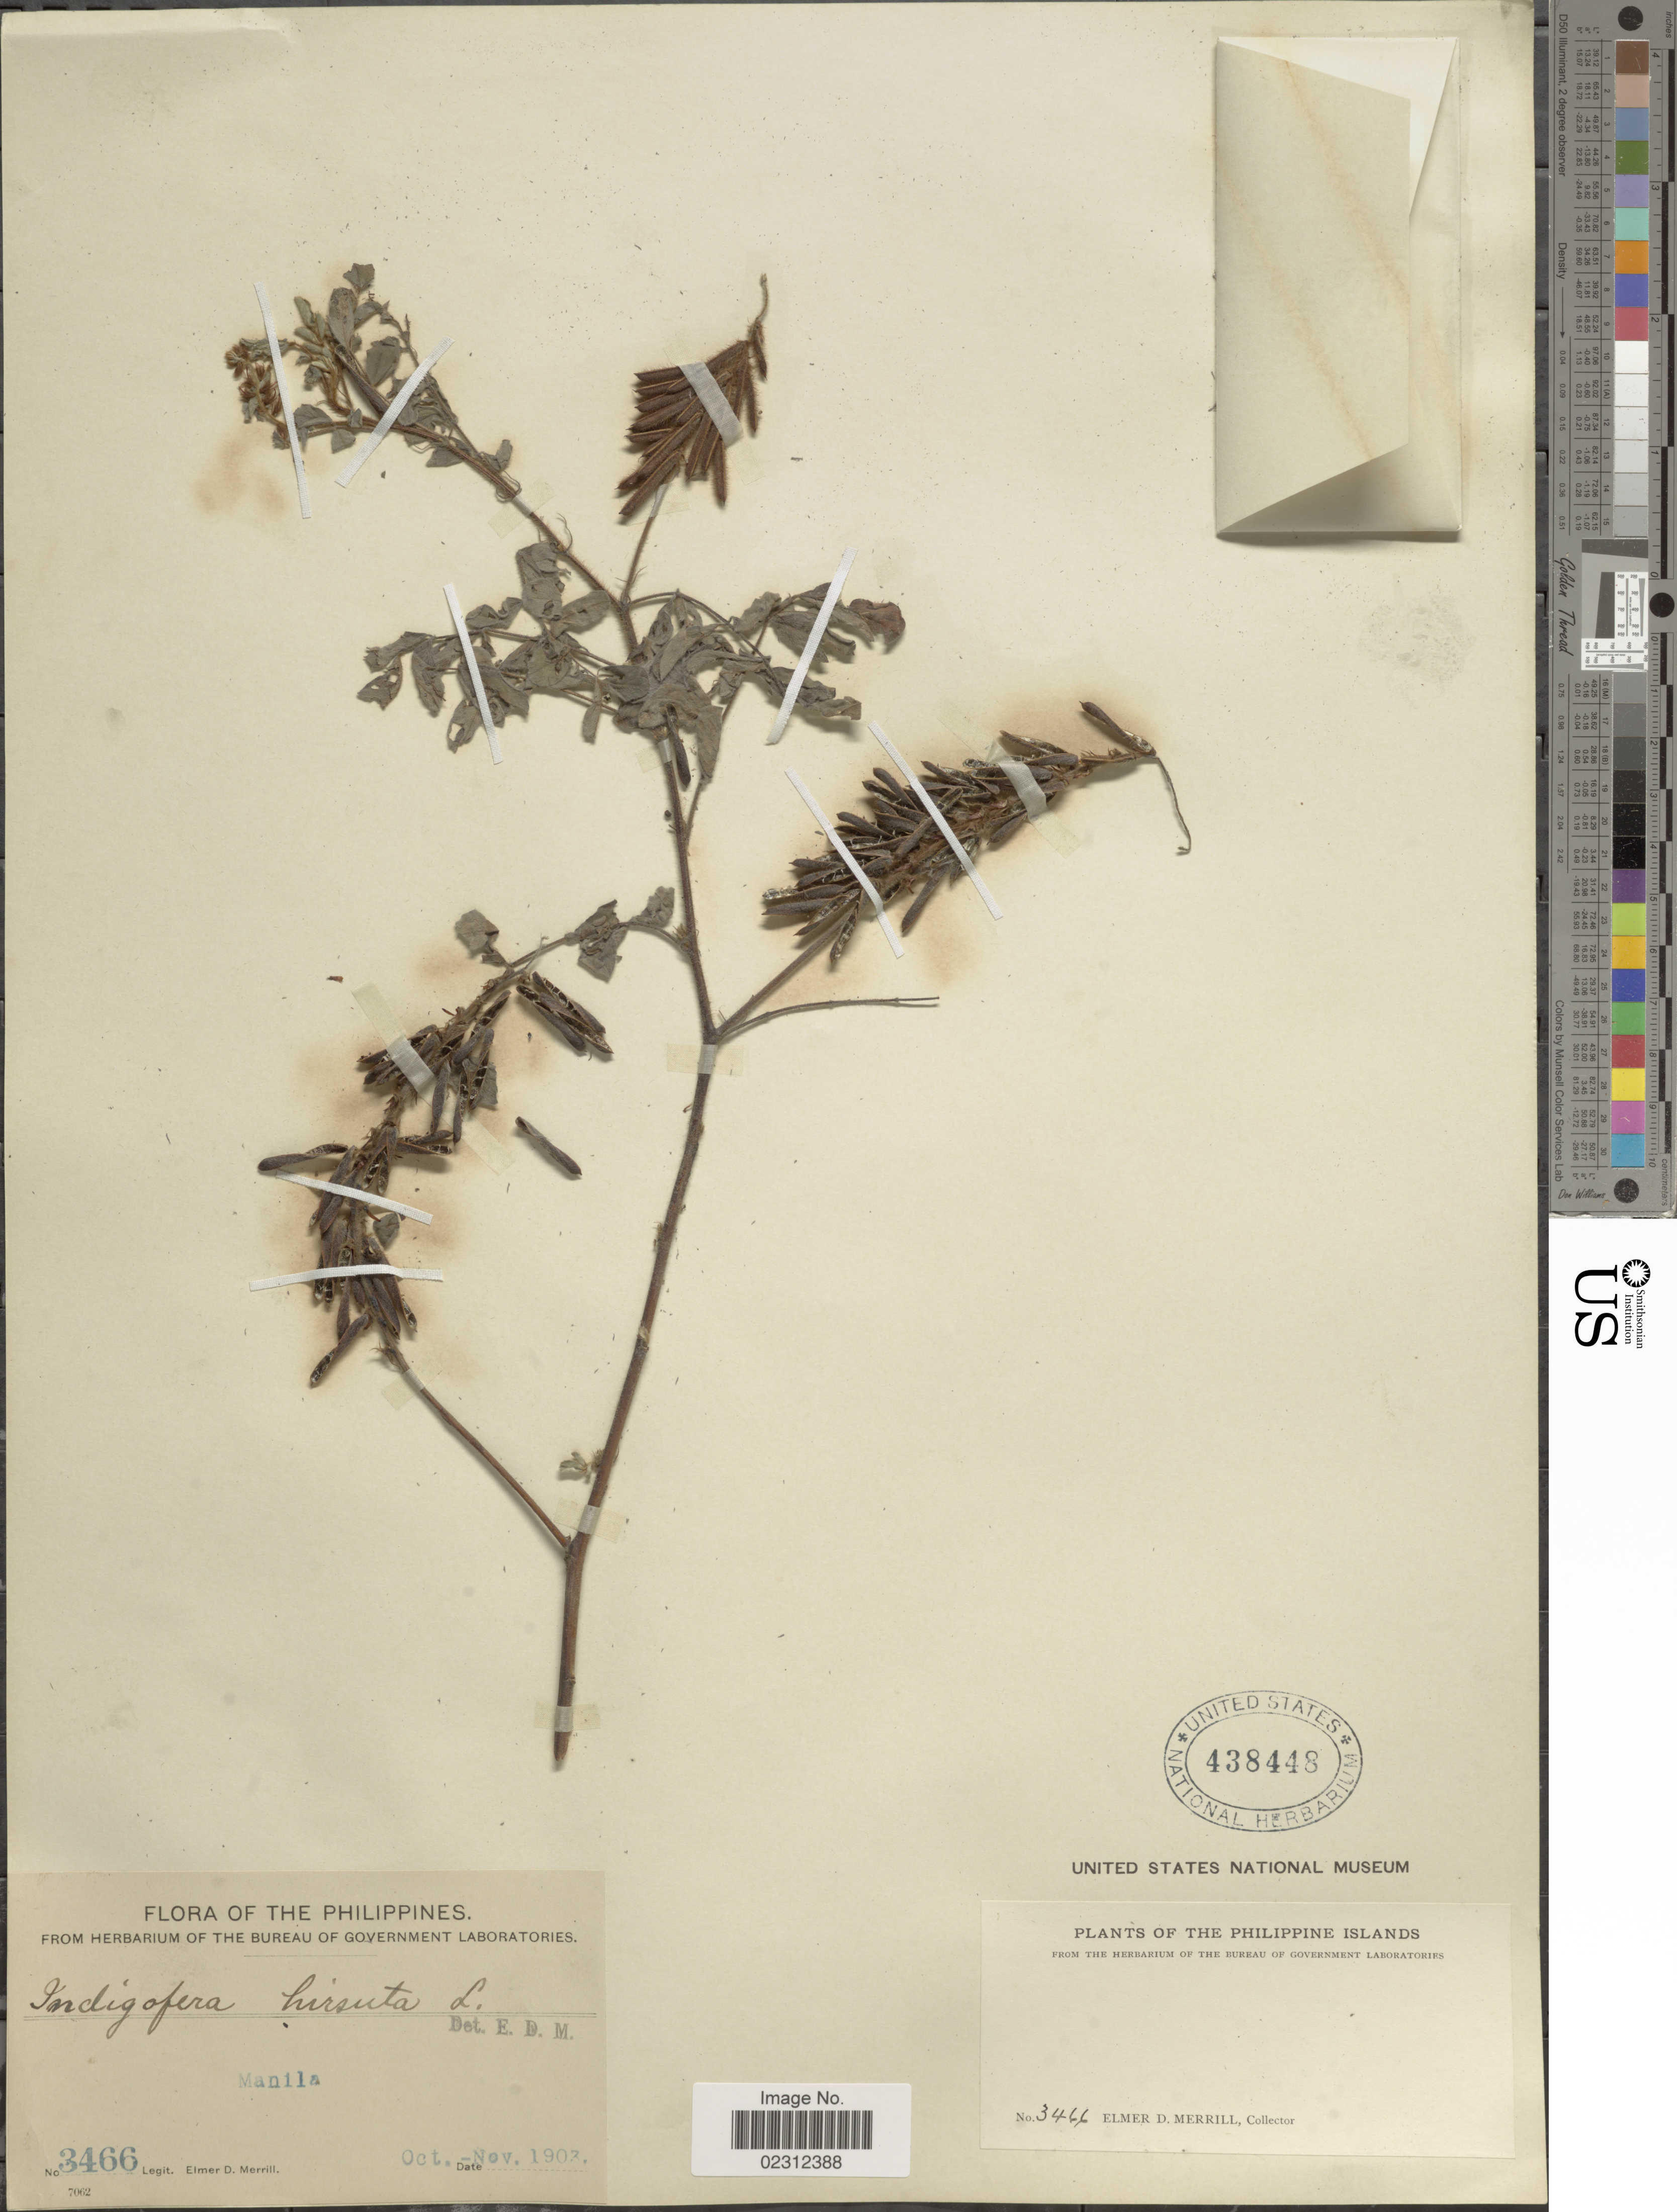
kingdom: Plantae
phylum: Tracheophyta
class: Magnoliopsida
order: Fabales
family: Fabaceae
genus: Indigofera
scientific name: Indigofera hirsuta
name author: L.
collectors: E. D. Merrill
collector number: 3466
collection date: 1903-10/1903-11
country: Philippines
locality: Manila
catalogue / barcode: US 438448